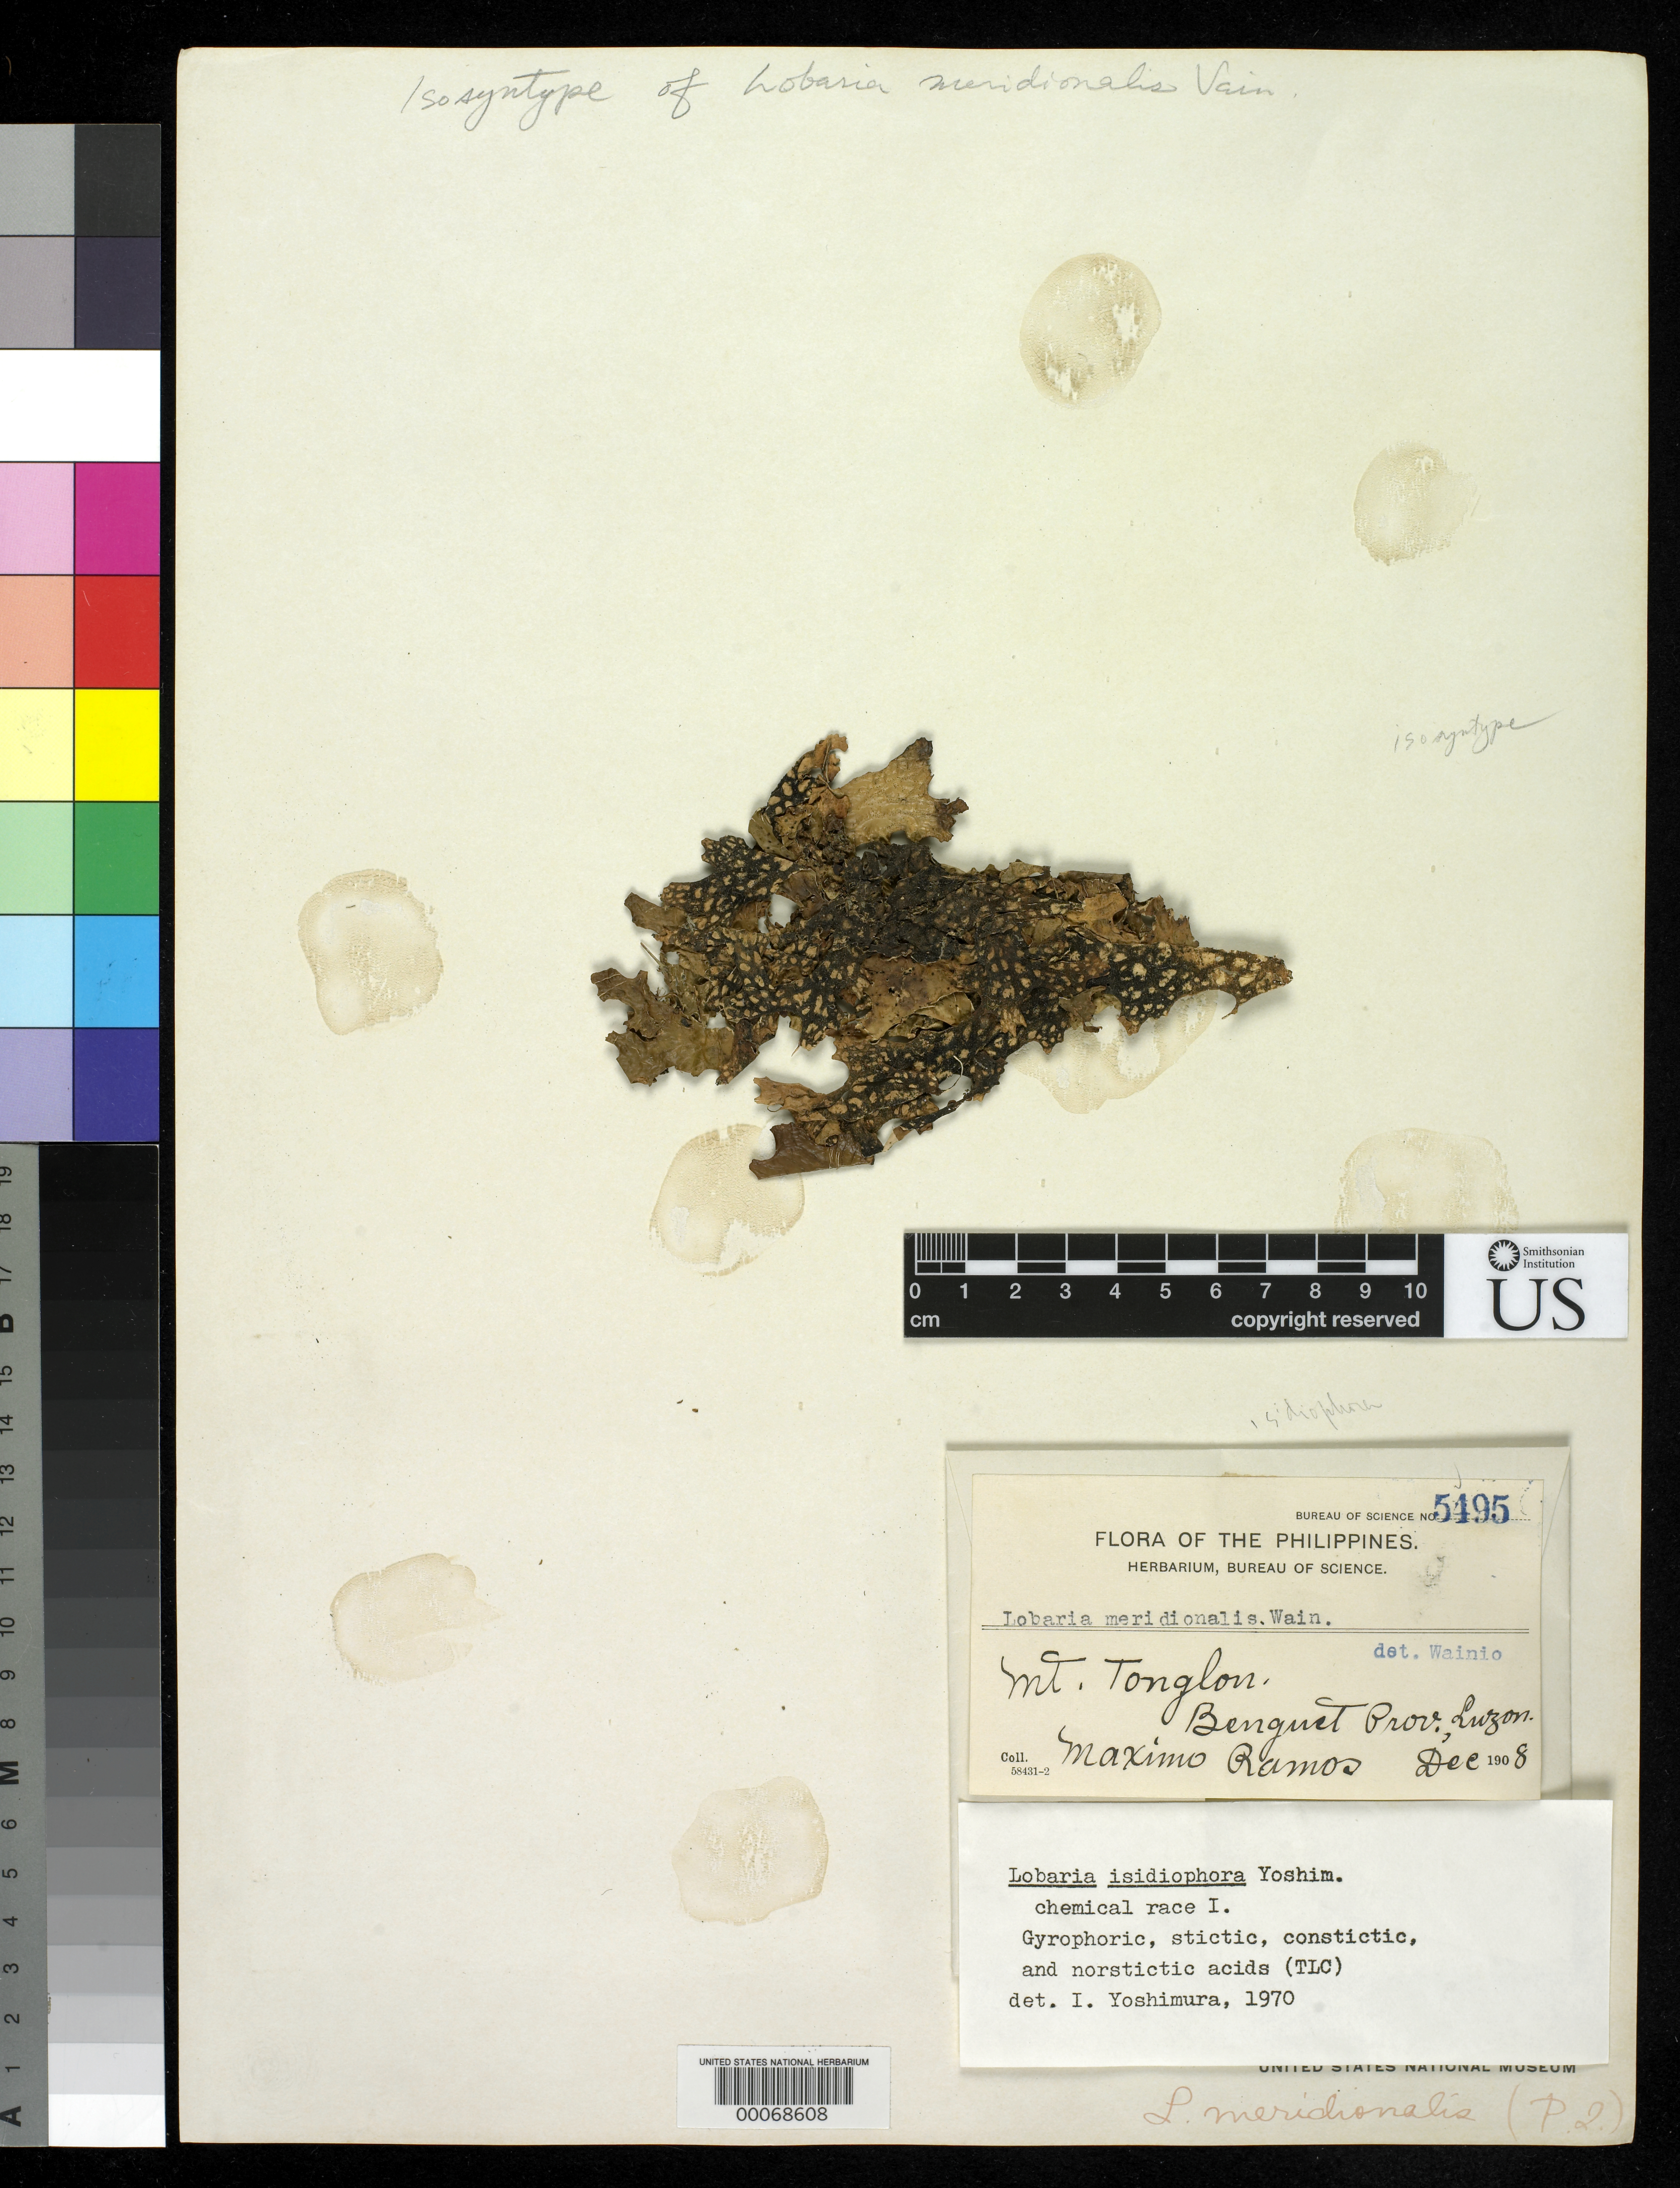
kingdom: Fungi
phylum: Ascomycota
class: Lecanoromycetes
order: Peltigerales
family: Lobariaceae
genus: Lobaria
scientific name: Lobaria meridionalis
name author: Vain.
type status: Isosyntype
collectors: M. Ramos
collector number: Bur. Sci. 5495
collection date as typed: Dec 1908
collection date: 1908-12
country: Philippines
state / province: Ilocos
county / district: Ilocos Norte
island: Luzon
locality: Mt. Tonglon.